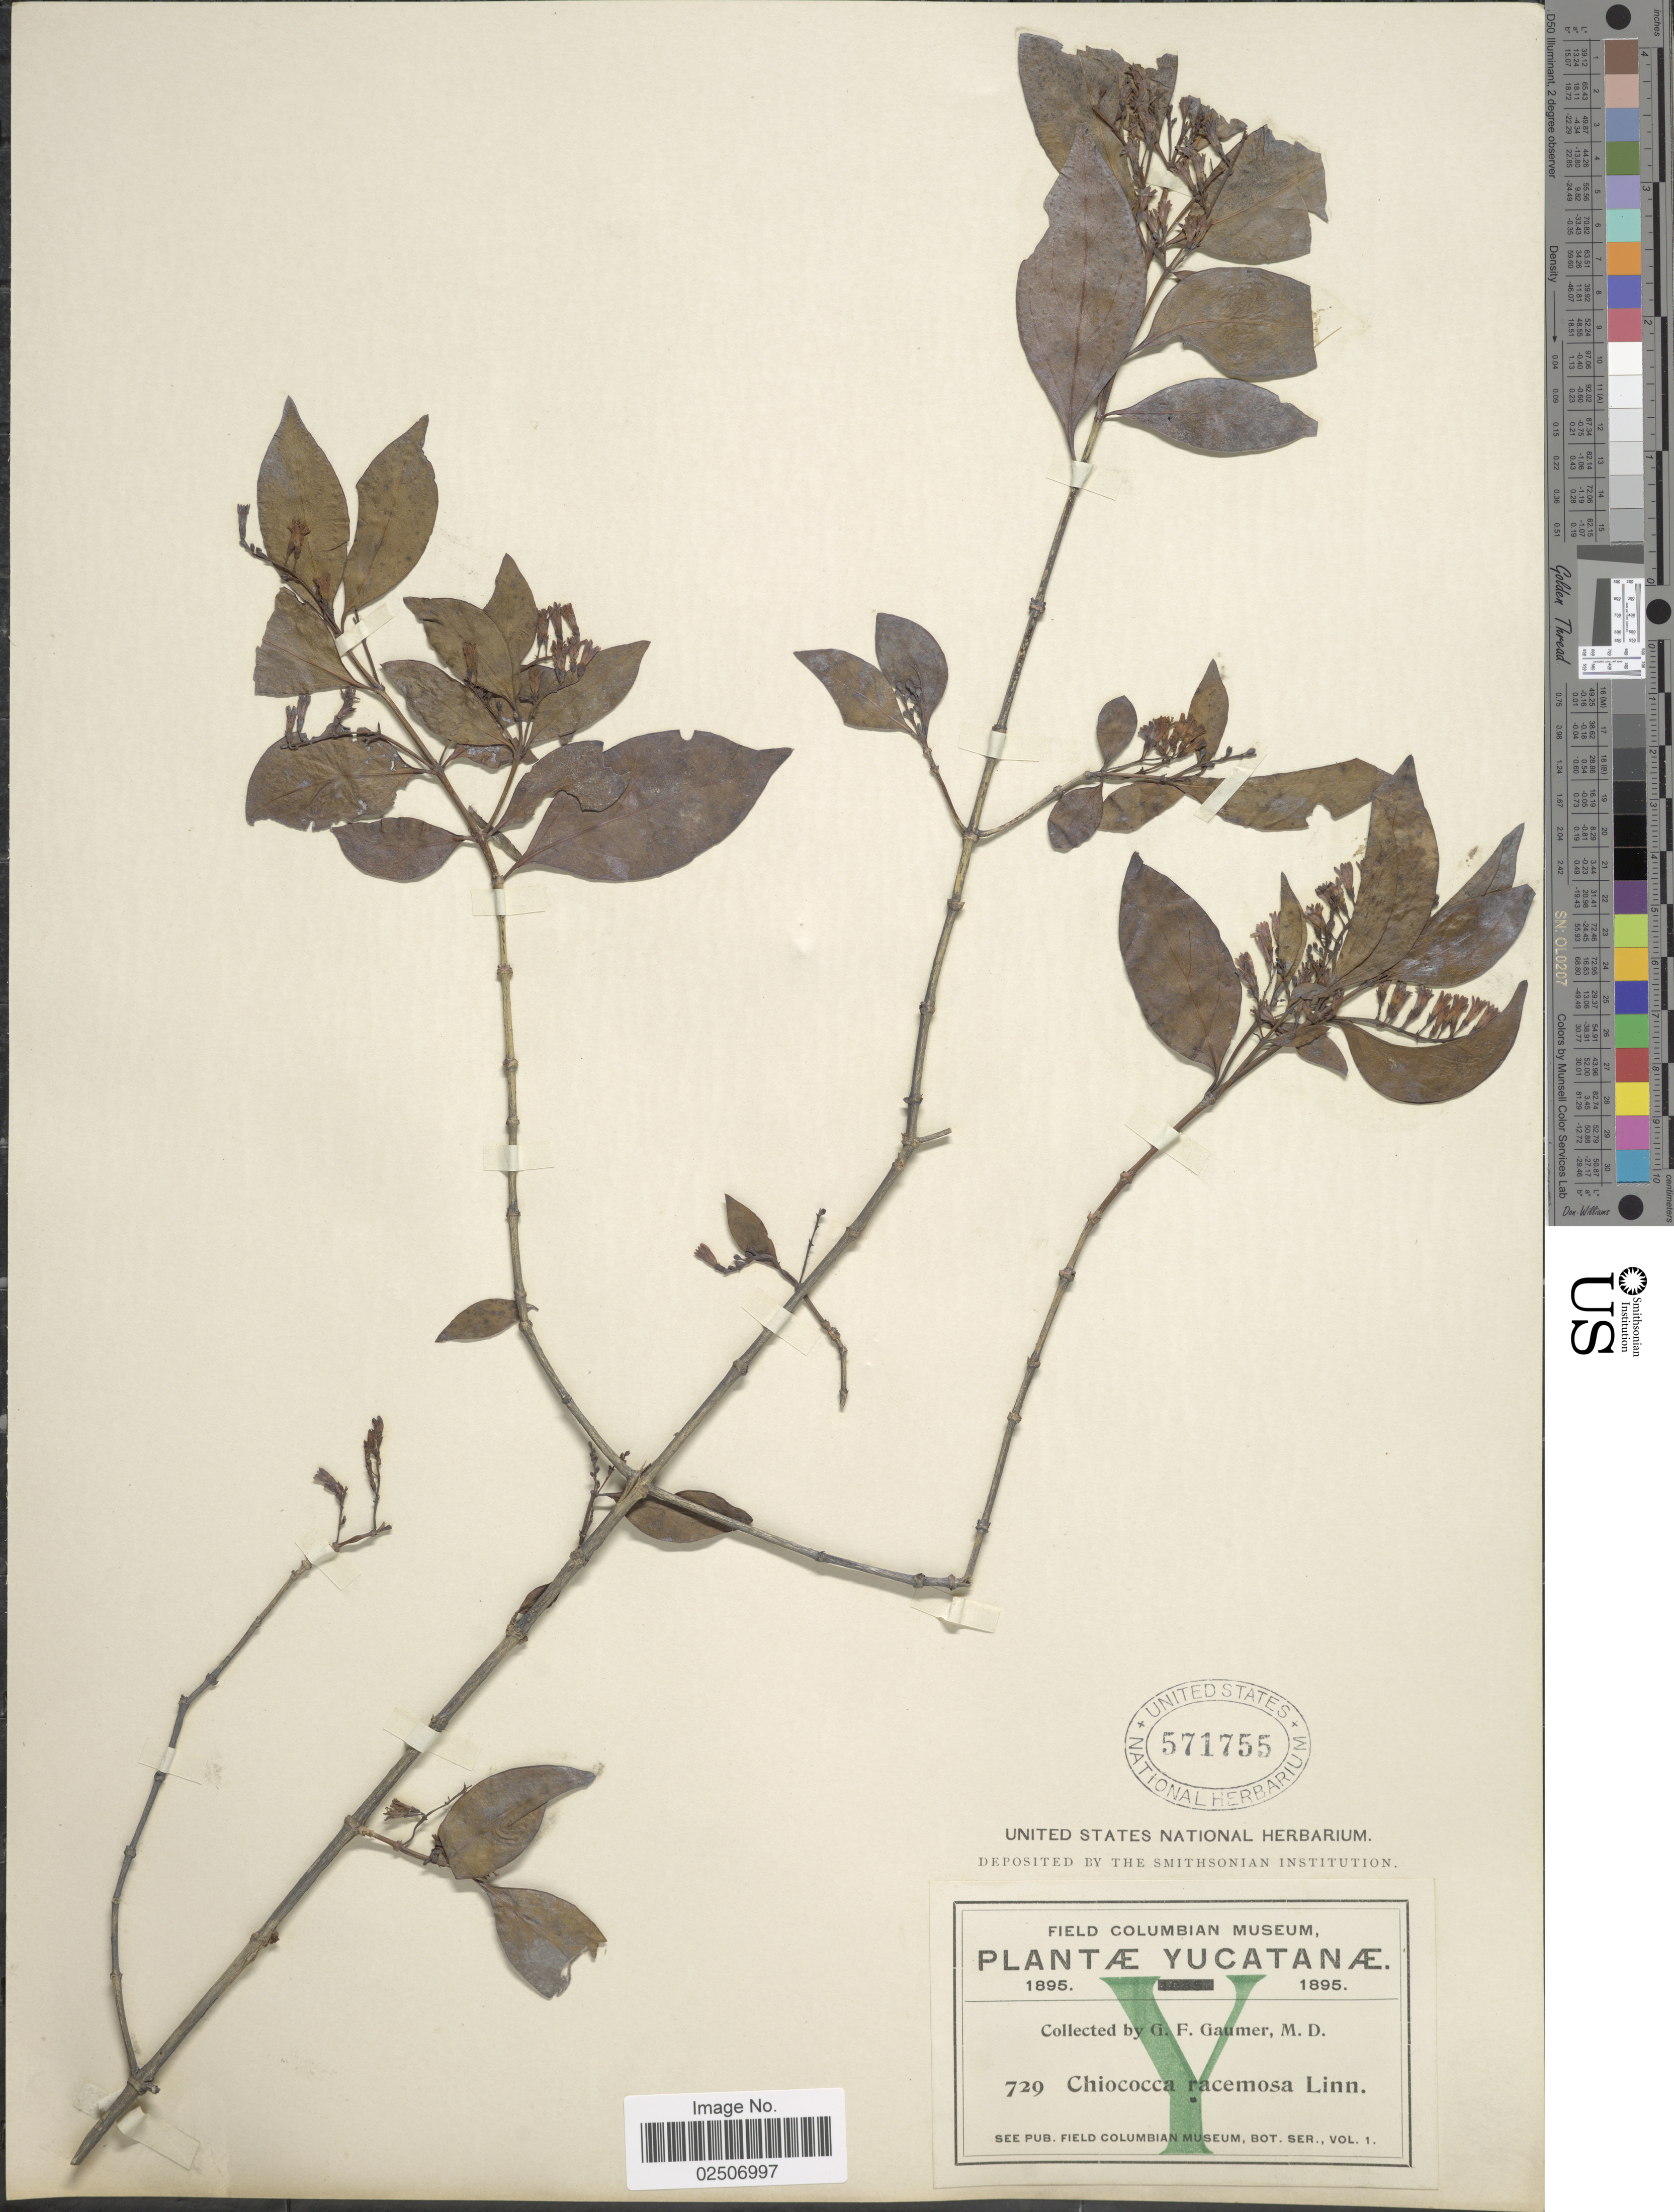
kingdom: Plantae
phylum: Tracheophyta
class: Magnoliopsida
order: Gentianales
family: Rubiaceae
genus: Chiococca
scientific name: Chiococca alba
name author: (L.) Hitchc.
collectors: G. F. Gaumer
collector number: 729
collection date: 1895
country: Mexico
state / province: Yucatán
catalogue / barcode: US 571755